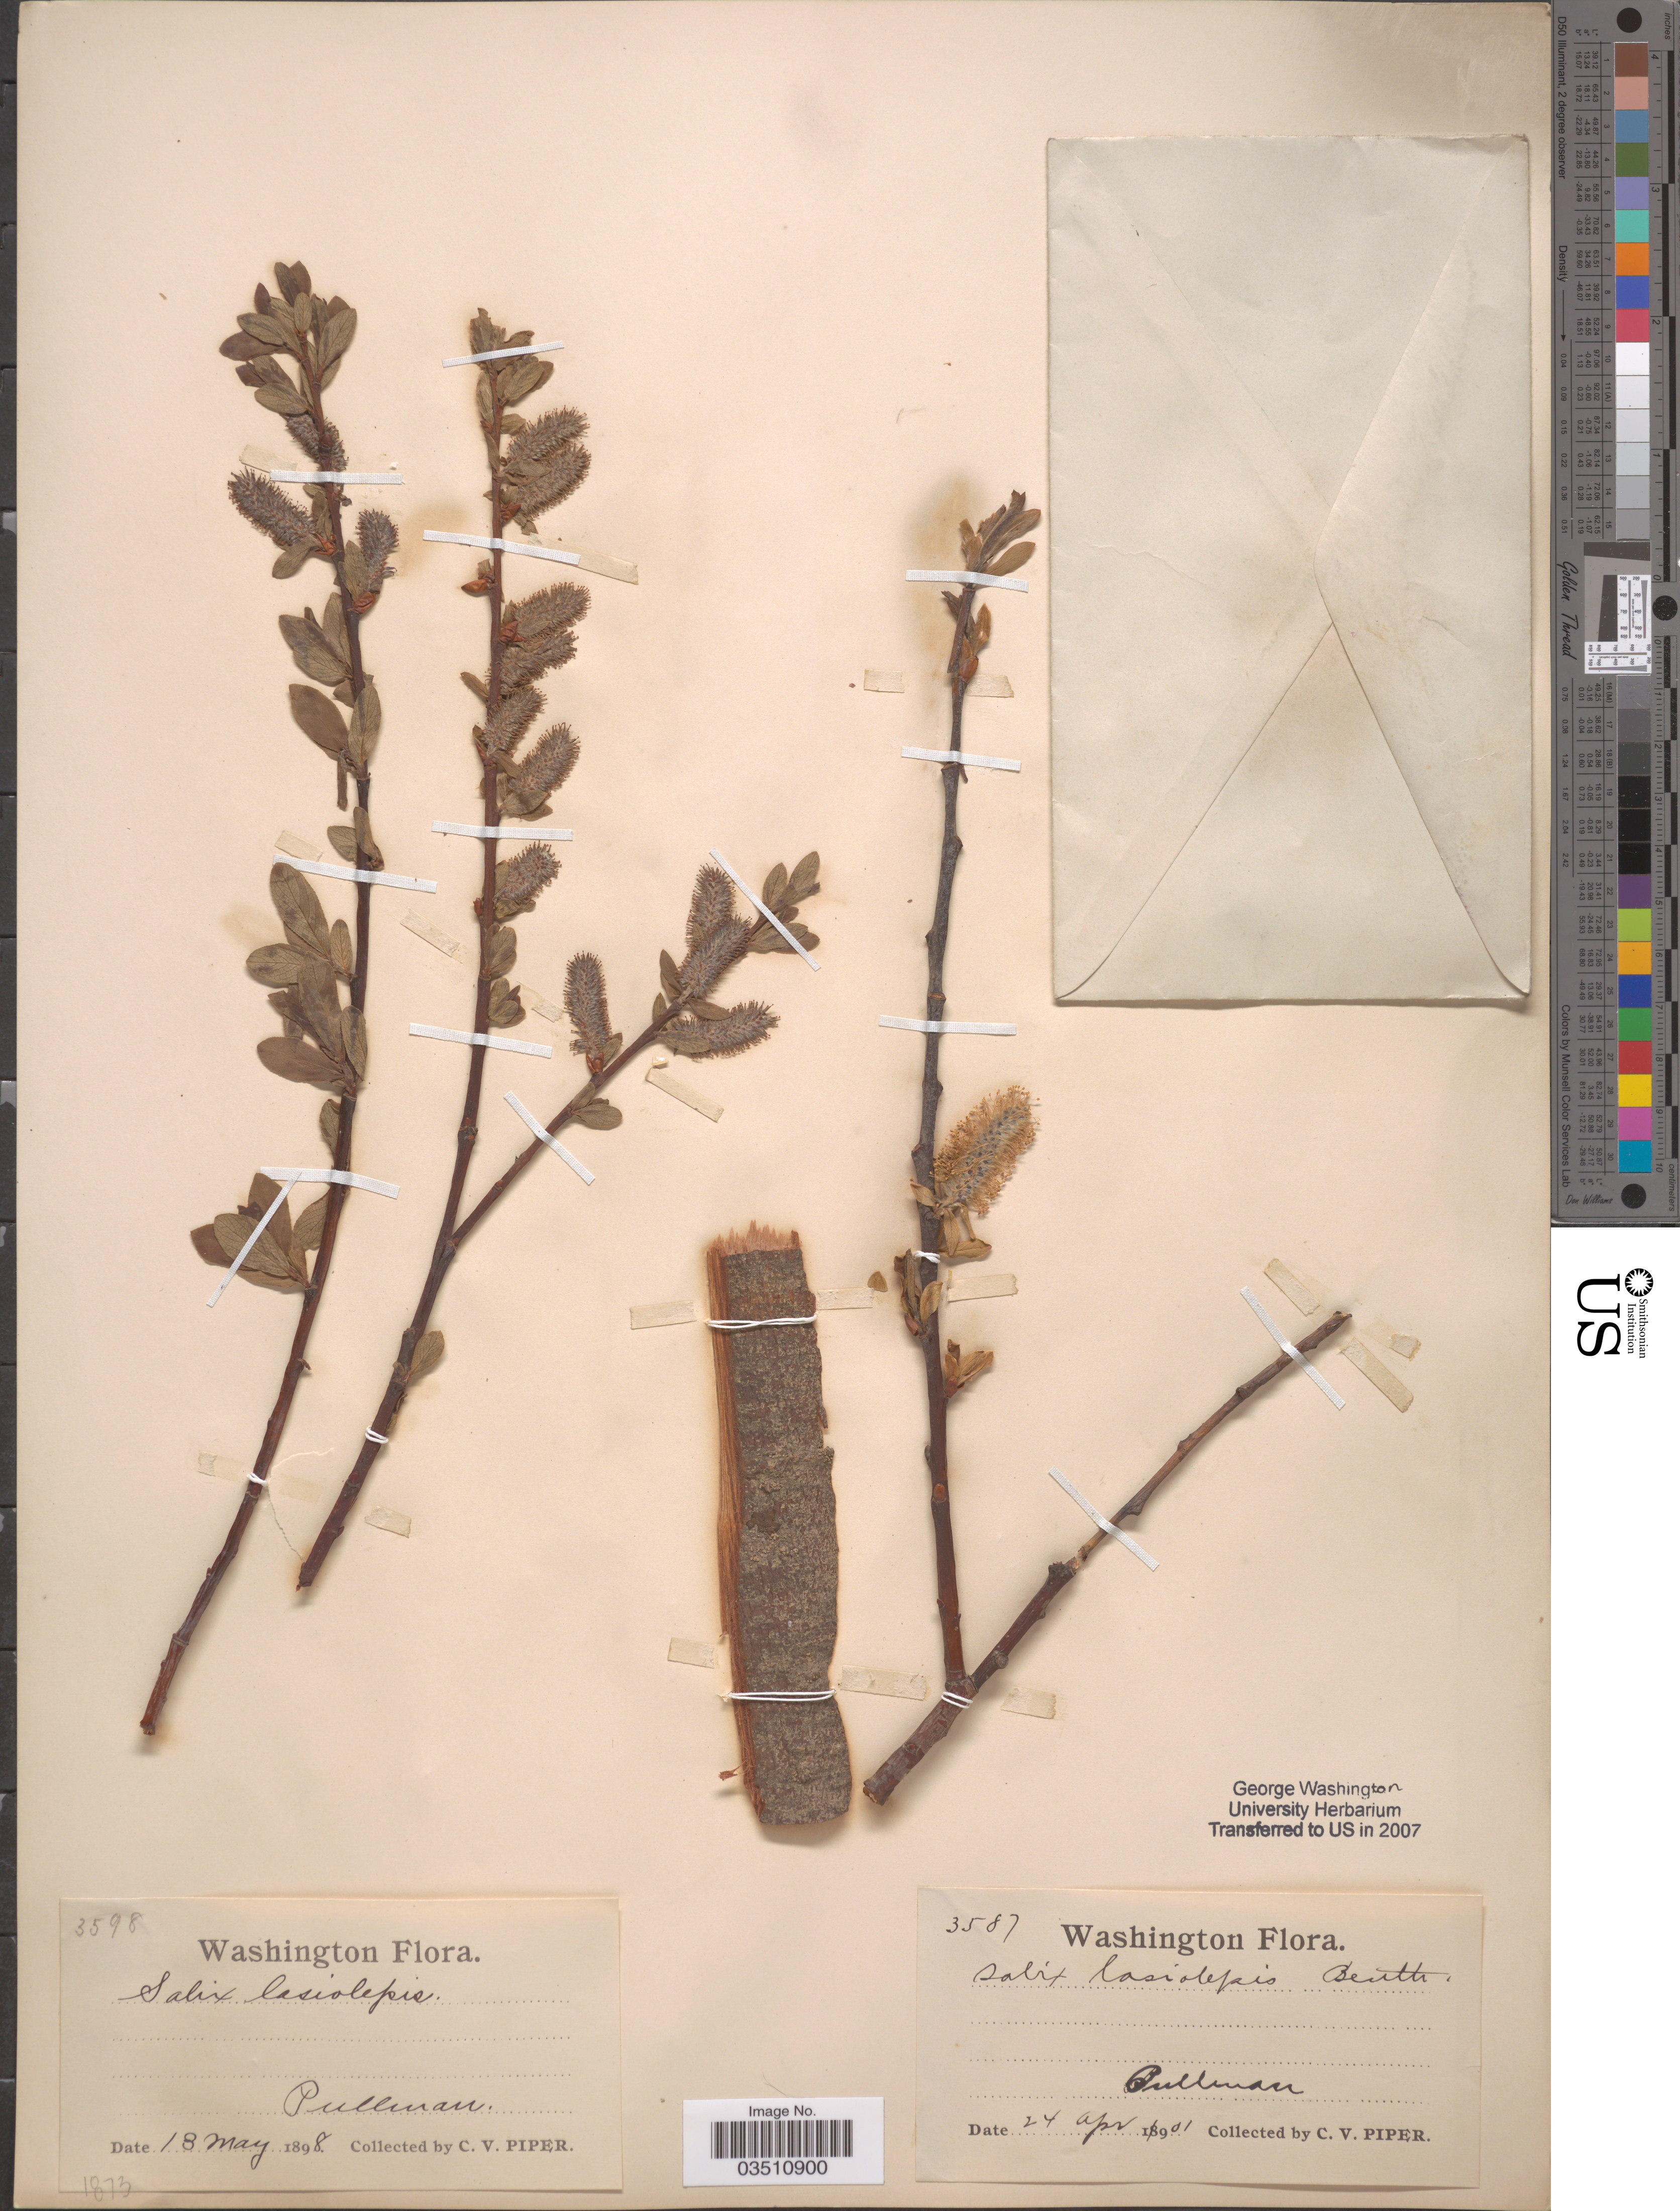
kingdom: Plantae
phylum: Tracheophyta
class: Magnoliopsida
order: Malpighiales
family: Salicaceae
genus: Salix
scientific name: Salix lasiolepis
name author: Benth.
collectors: C. V. Piper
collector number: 3598/3587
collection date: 1898-05-18/1901-04-24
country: United States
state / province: Washington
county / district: Whitman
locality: Pullman.